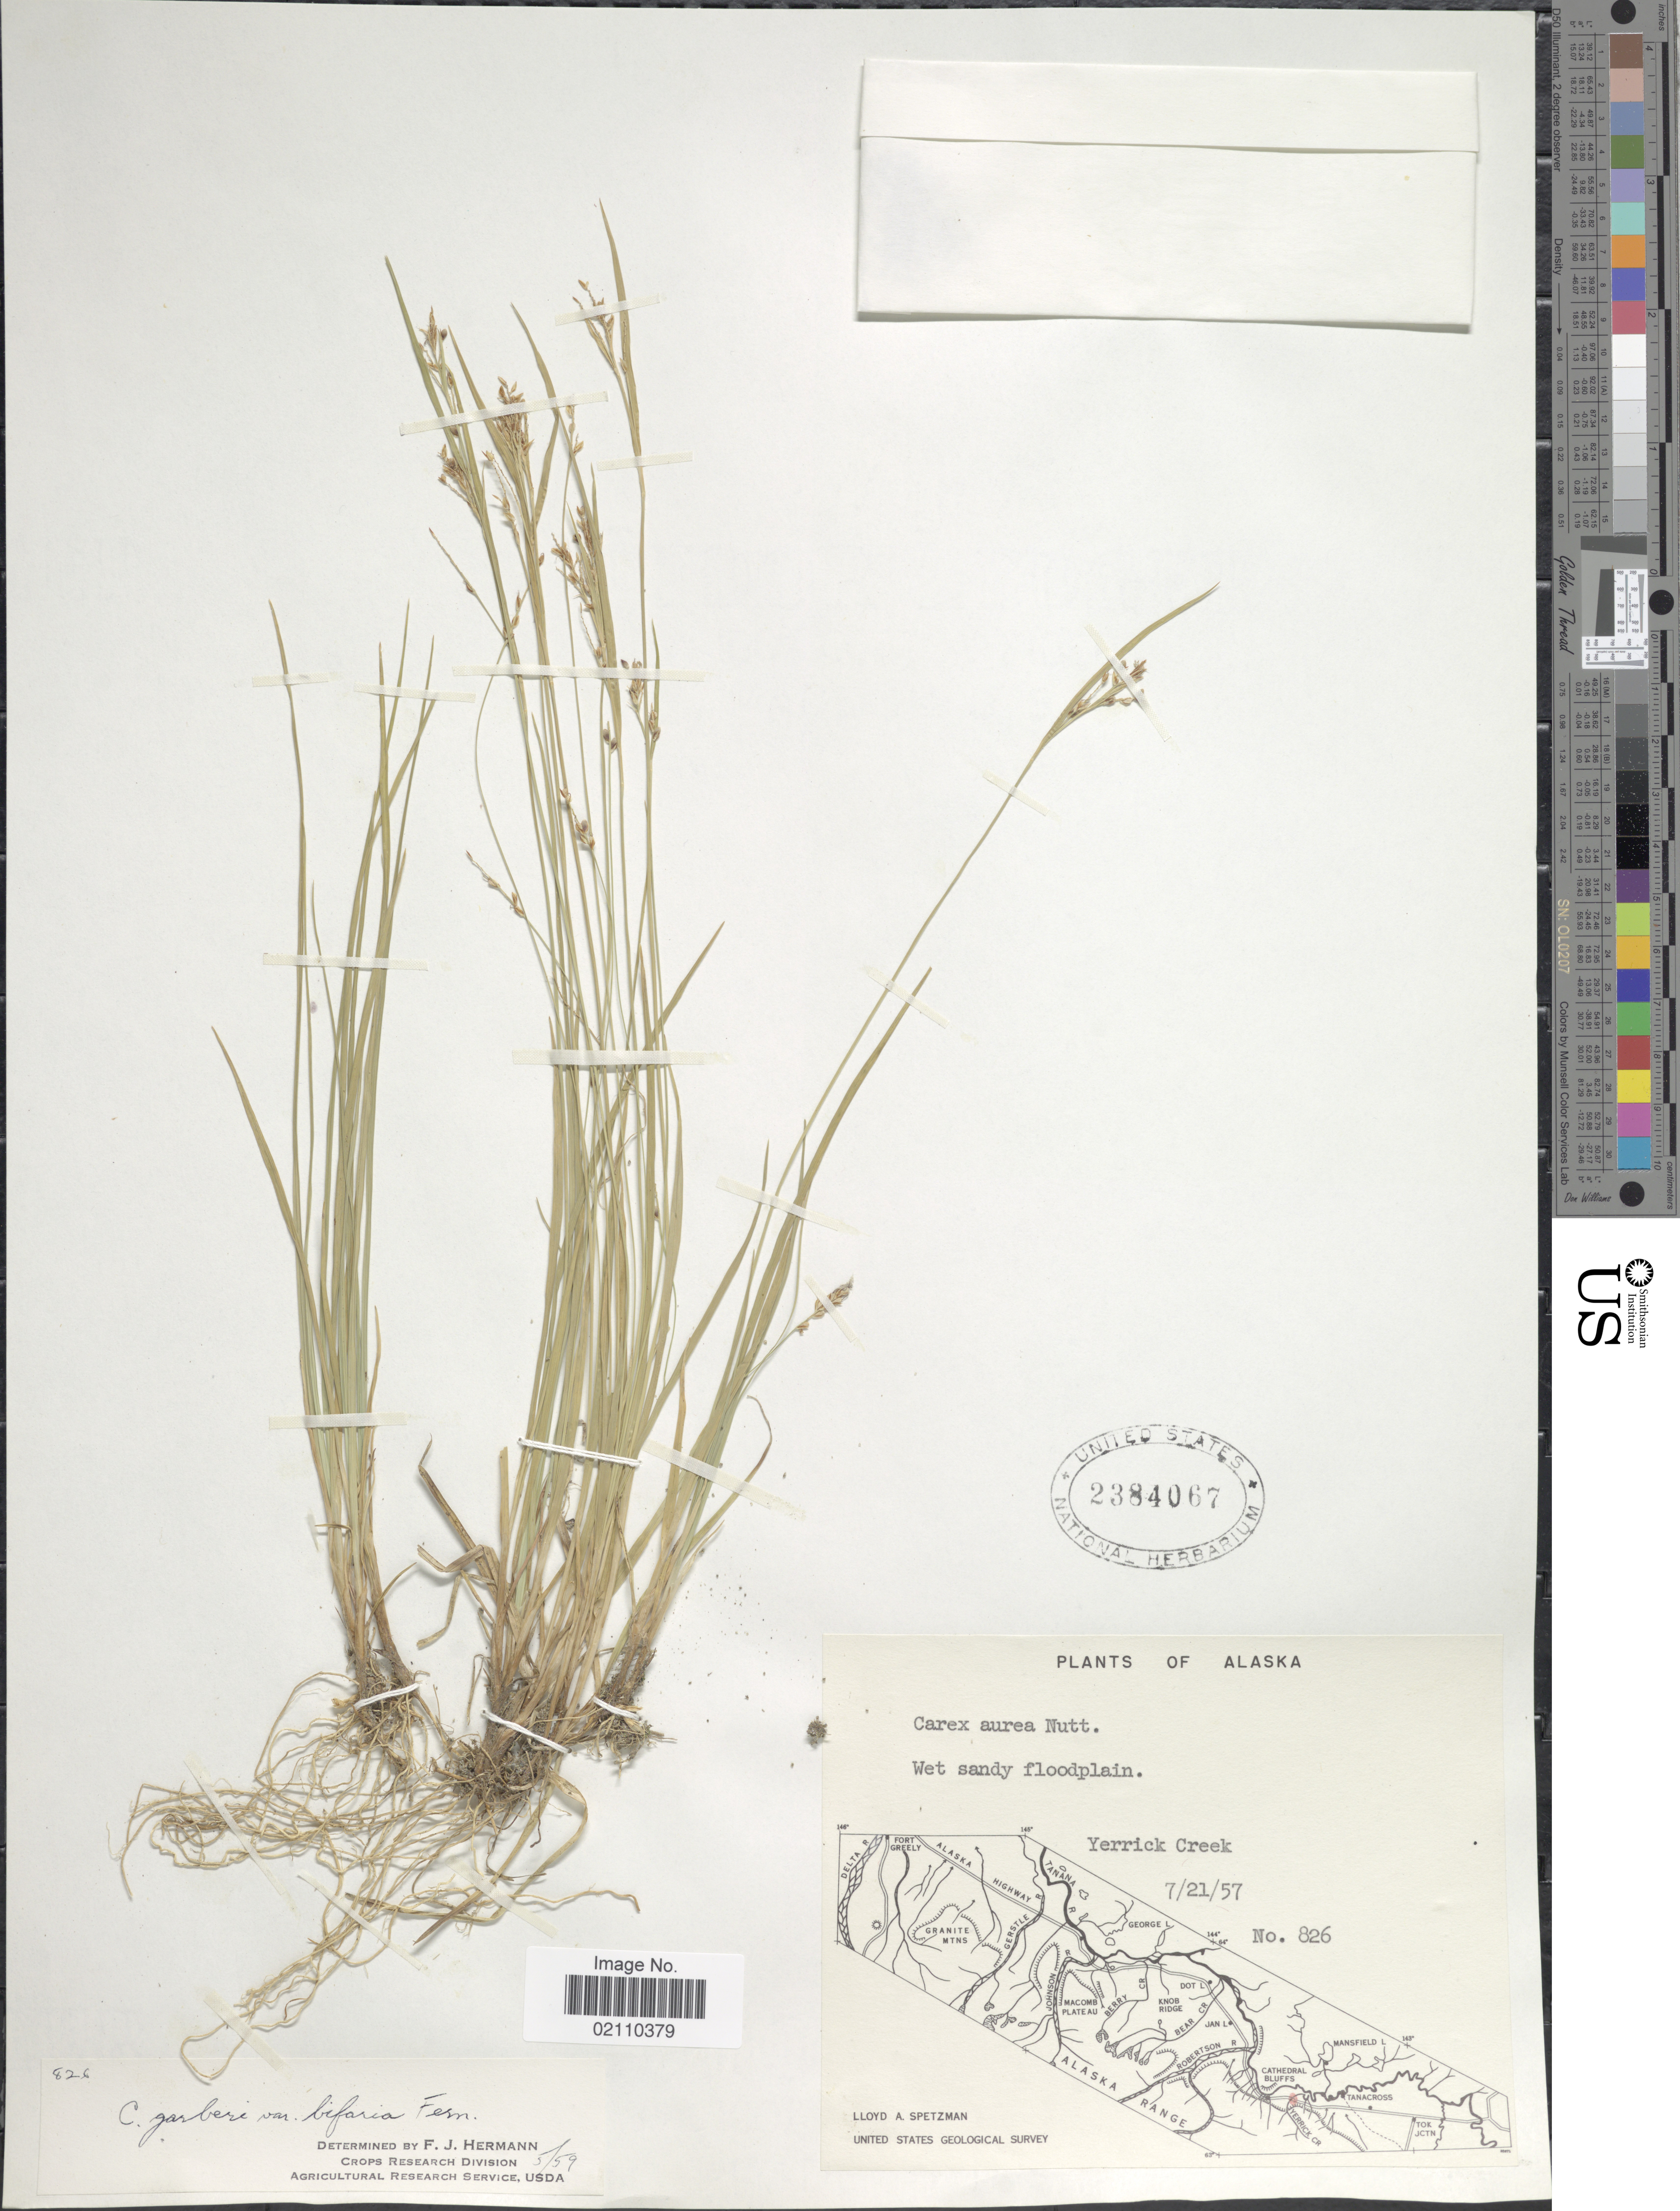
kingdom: Plantae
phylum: Tracheophyta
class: Liliopsida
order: Poales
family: Cyperaceae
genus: Carex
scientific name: Carex garberi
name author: Fernald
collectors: L. Spetzman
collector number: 826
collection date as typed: Transcribed d/m/y: 21/7/57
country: United States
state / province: Alaska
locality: Yerrick Creek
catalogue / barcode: US 2384067